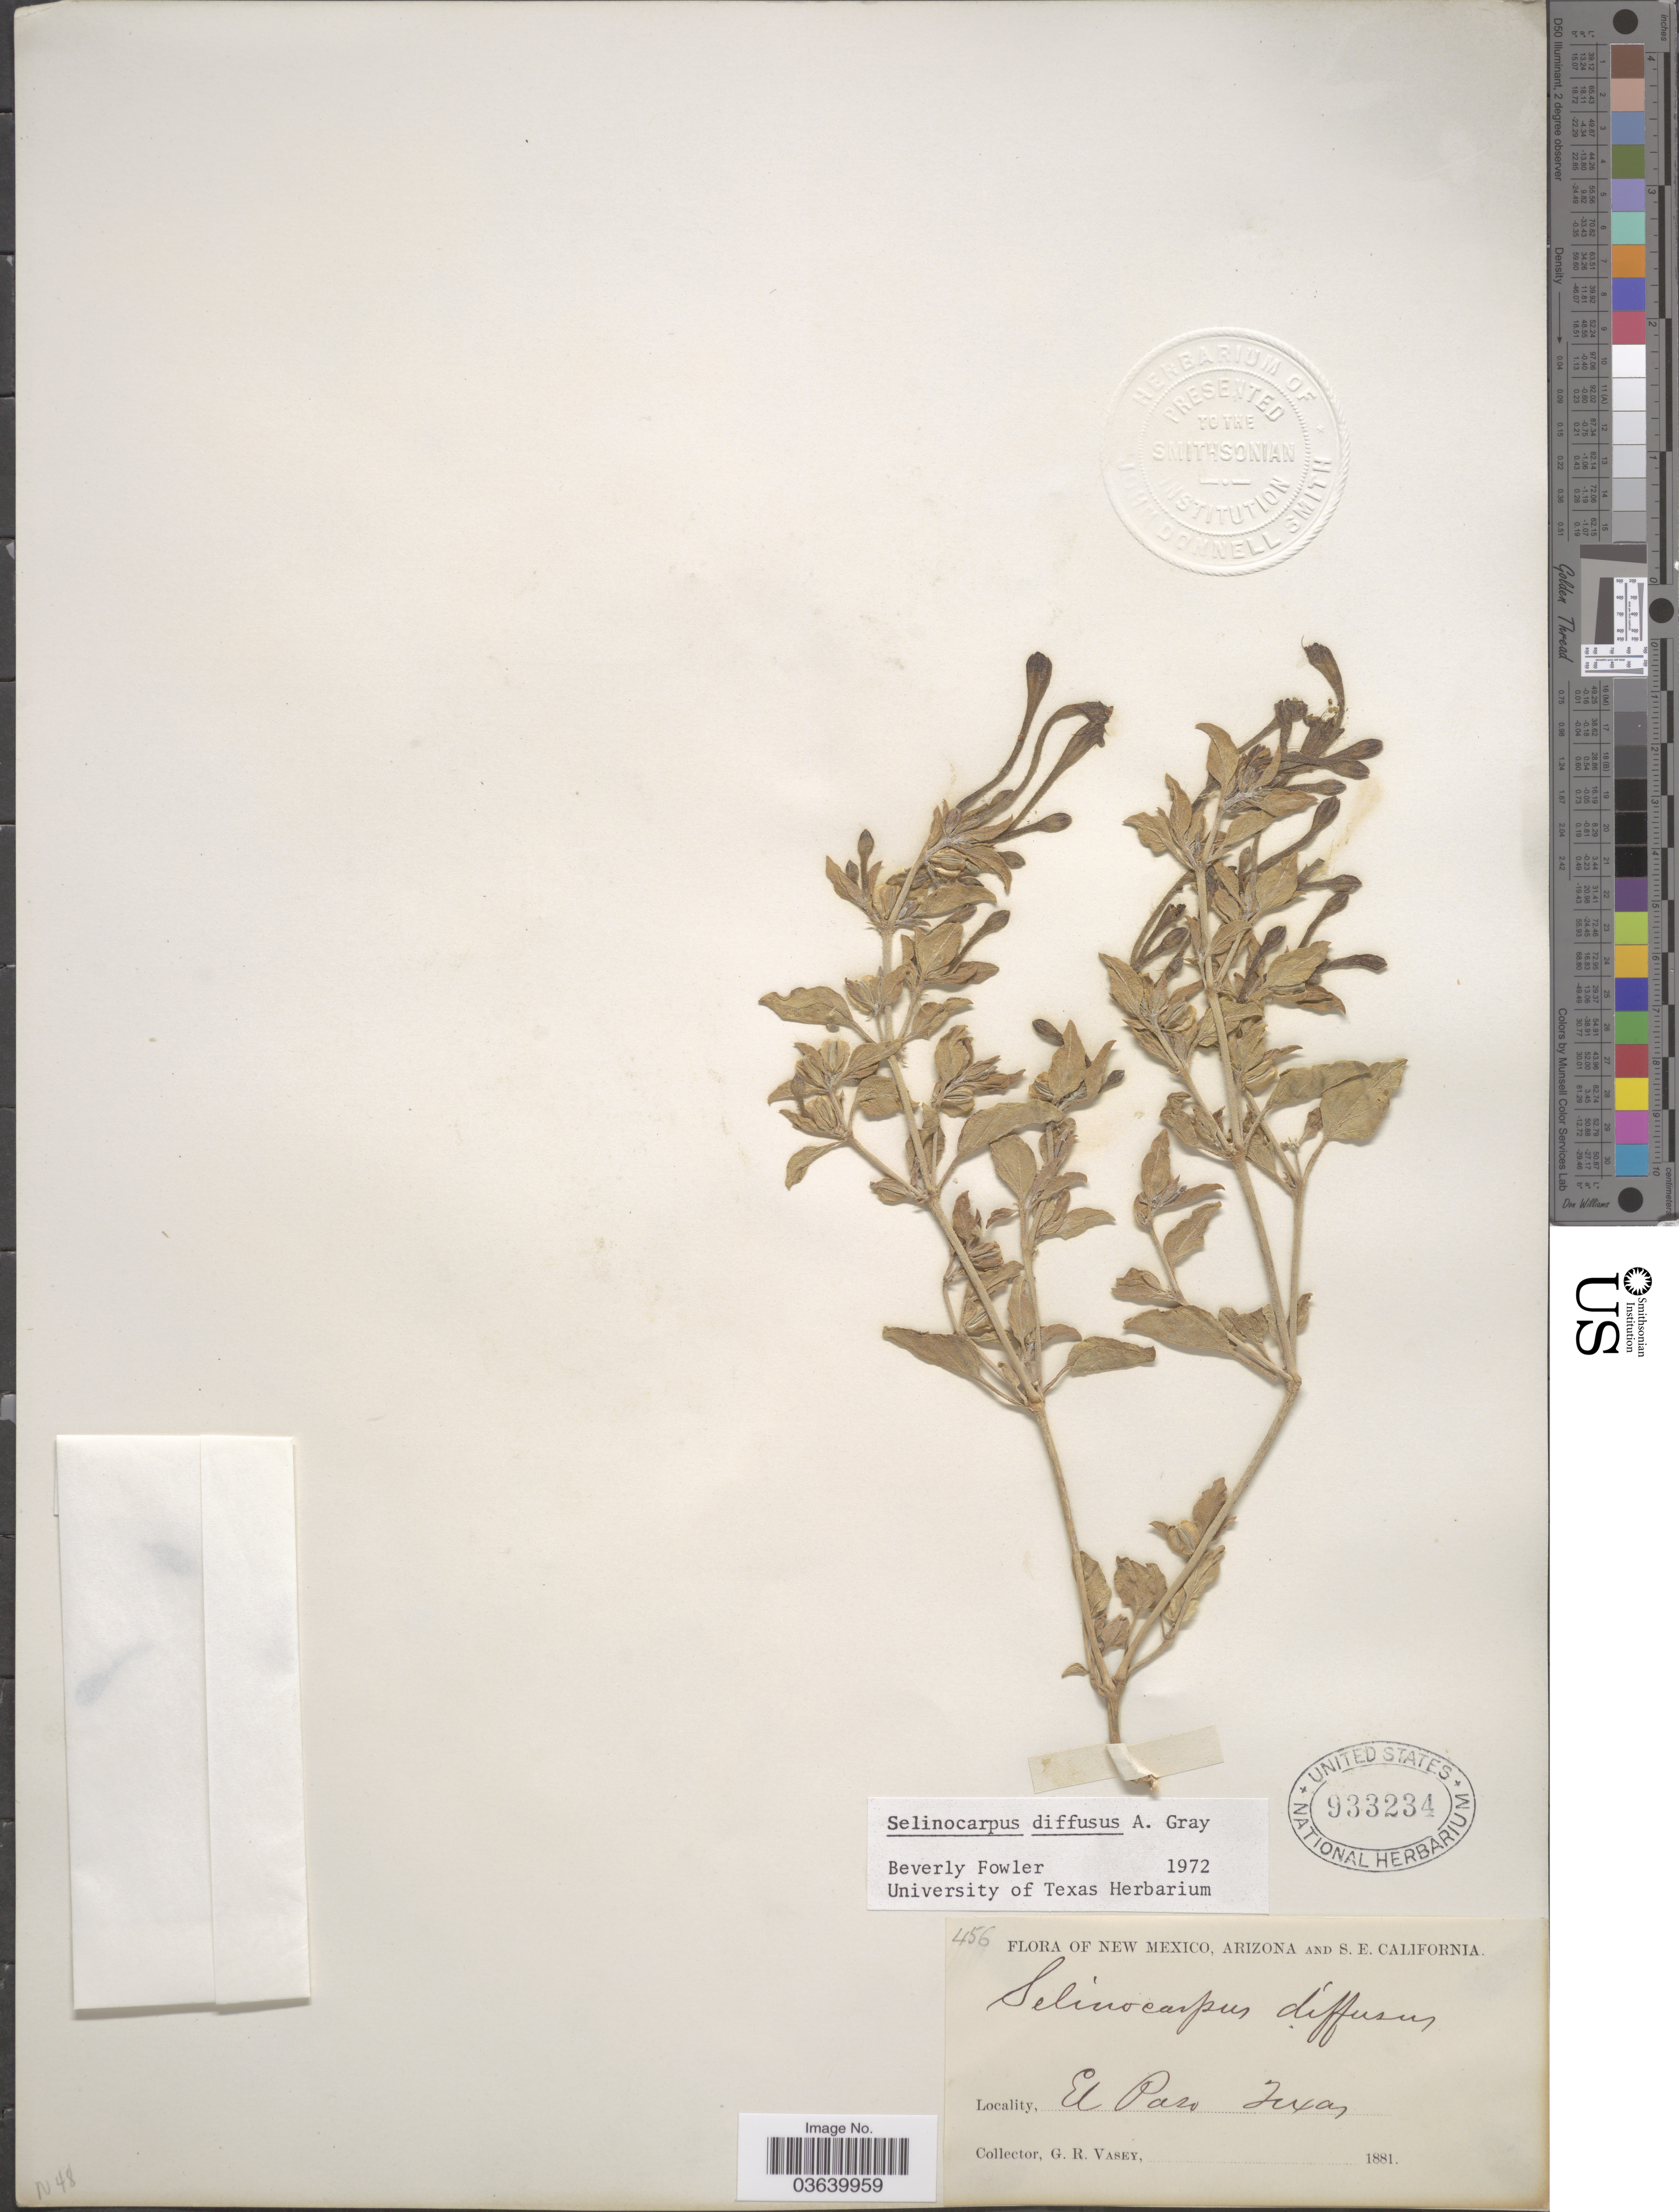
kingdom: Plantae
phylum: Tracheophyta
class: Magnoliopsida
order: Caryophyllales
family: Nyctaginaceae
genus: Acleisanthes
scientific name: Acleisanthes diffusa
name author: (A. Gray) R.A. Levin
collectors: G. R. Vasey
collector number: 456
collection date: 1881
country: United States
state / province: Texas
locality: El Paso.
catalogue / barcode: US 933234